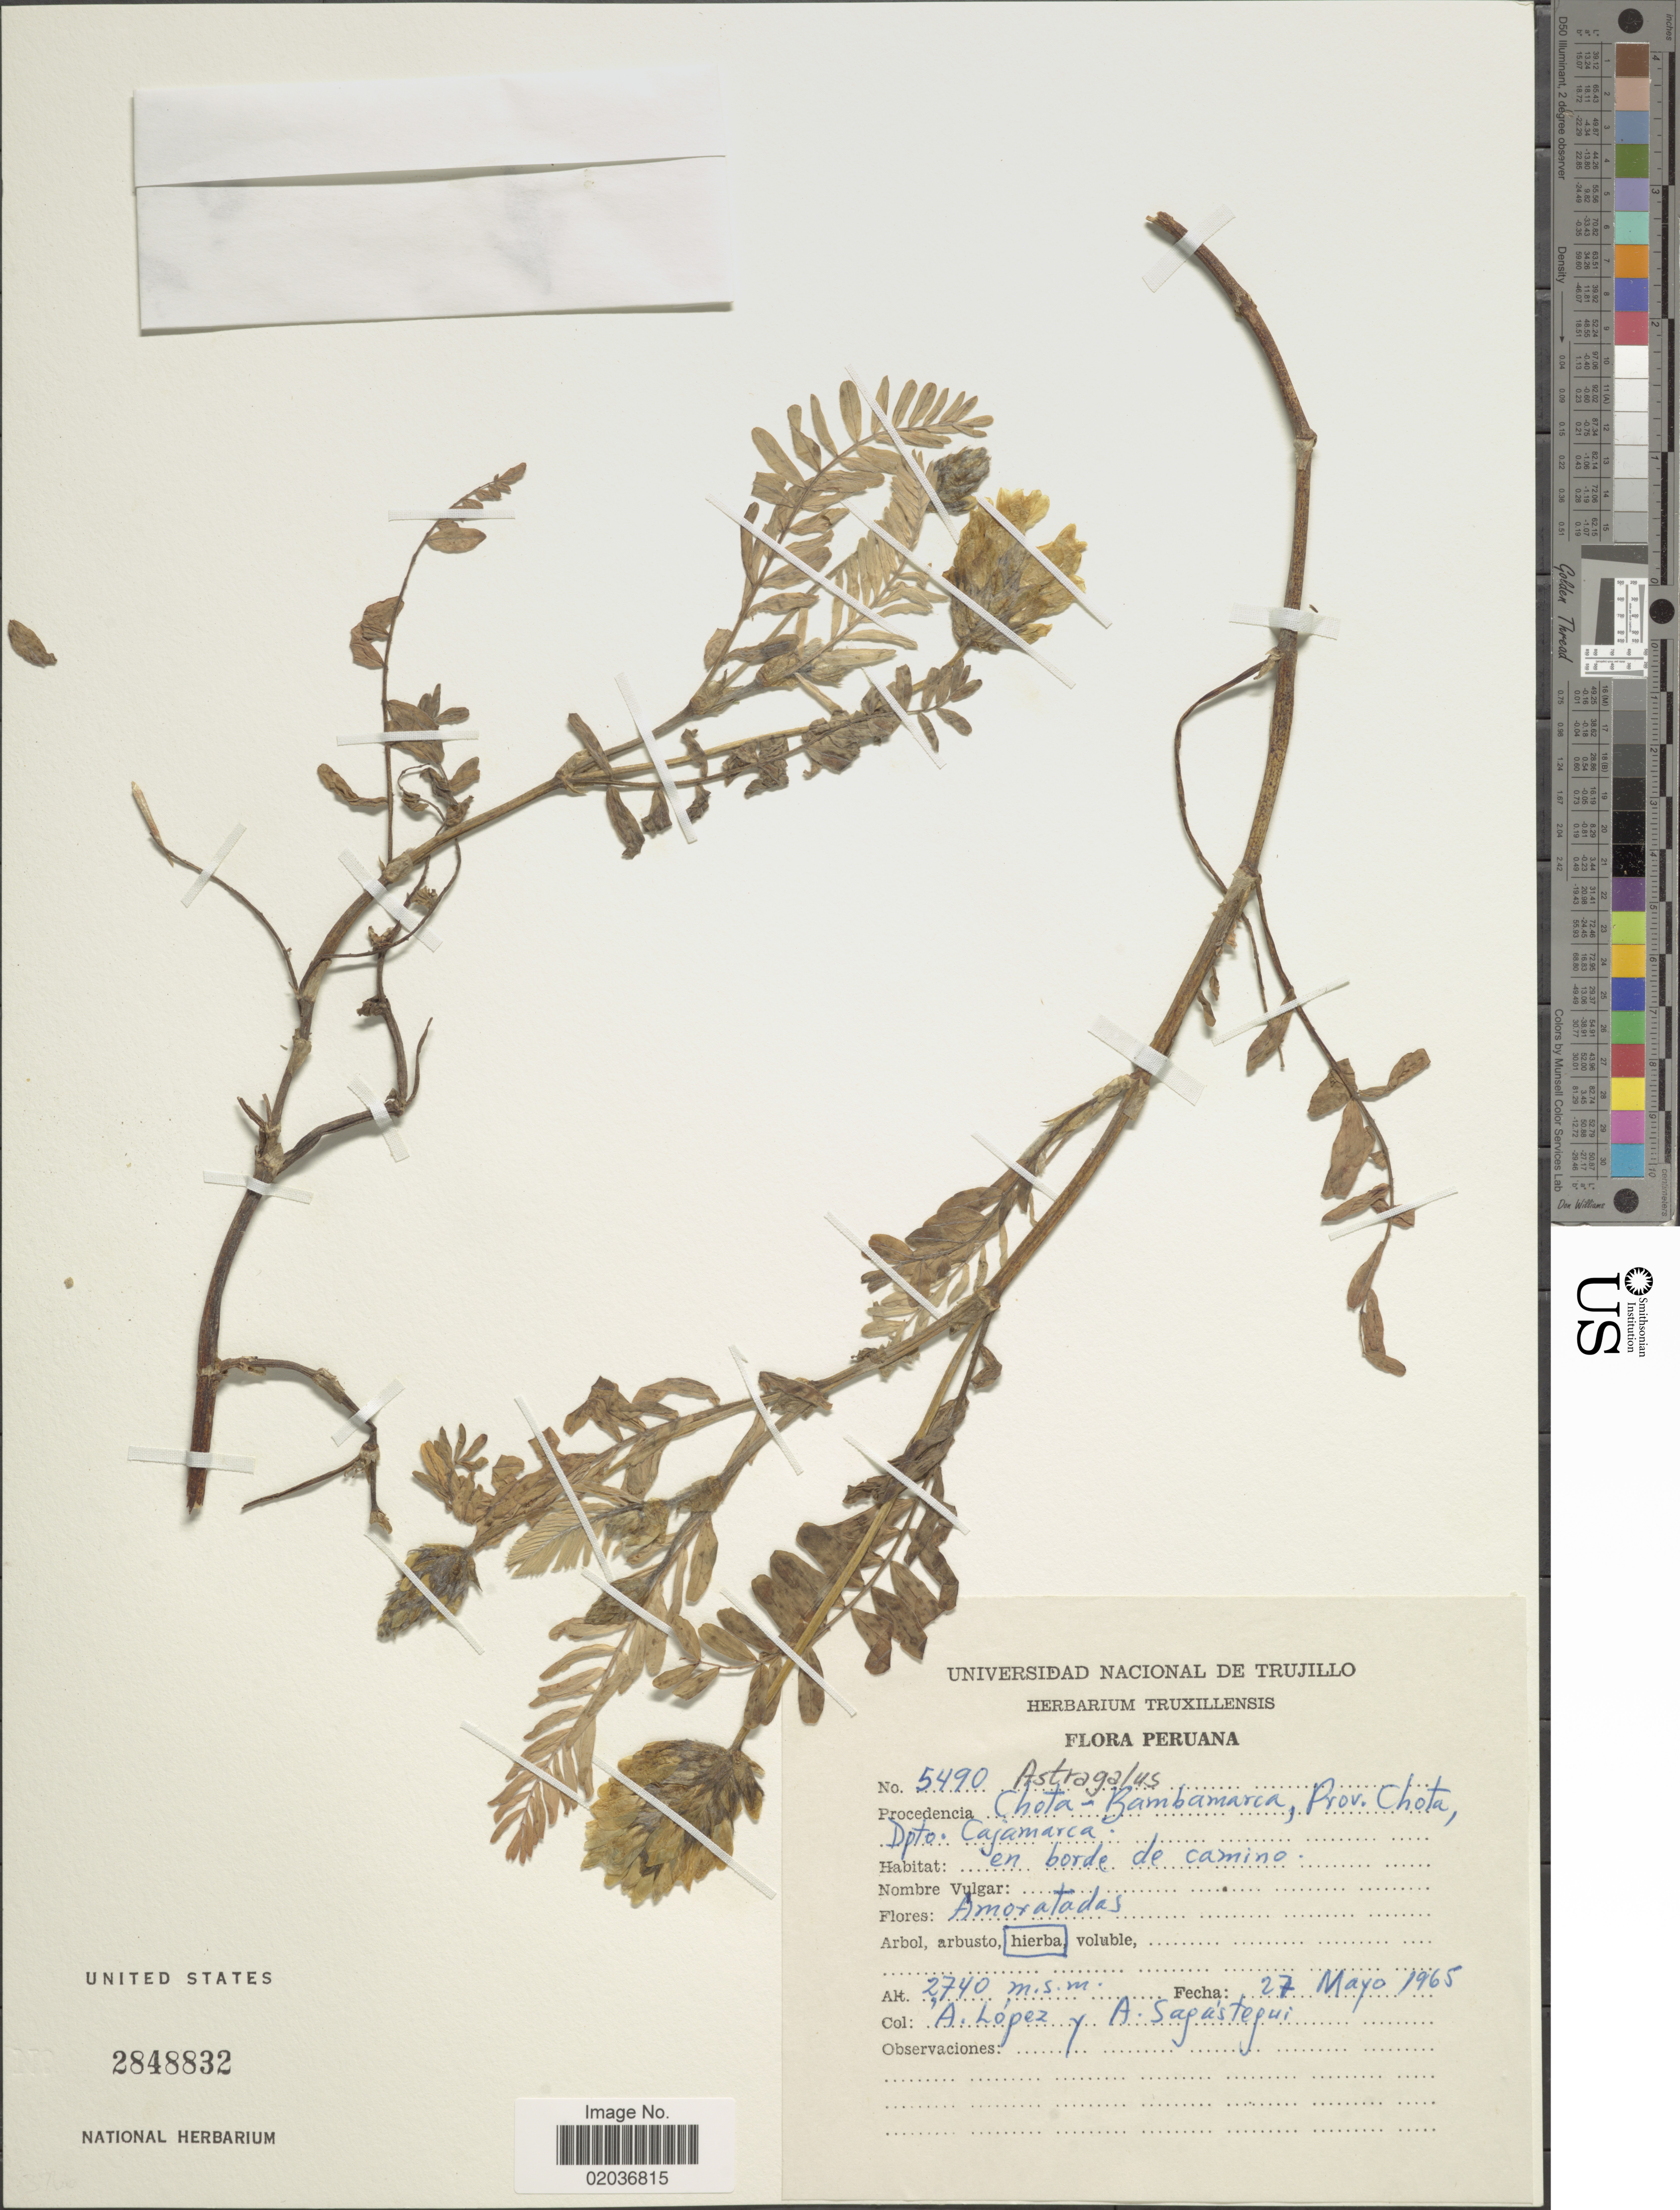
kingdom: Plantae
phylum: Tracheophyta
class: Magnoliopsida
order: Fabales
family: Fabaceae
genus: Astragalus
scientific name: Astragalus sp.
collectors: A. López & A. Sagástequi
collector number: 5490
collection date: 1965-05-27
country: Peru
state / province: Cajamarca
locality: Chota-Bambamarca, Prov. Chota, Dpto. Cajamarca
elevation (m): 2740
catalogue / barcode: US 2848832